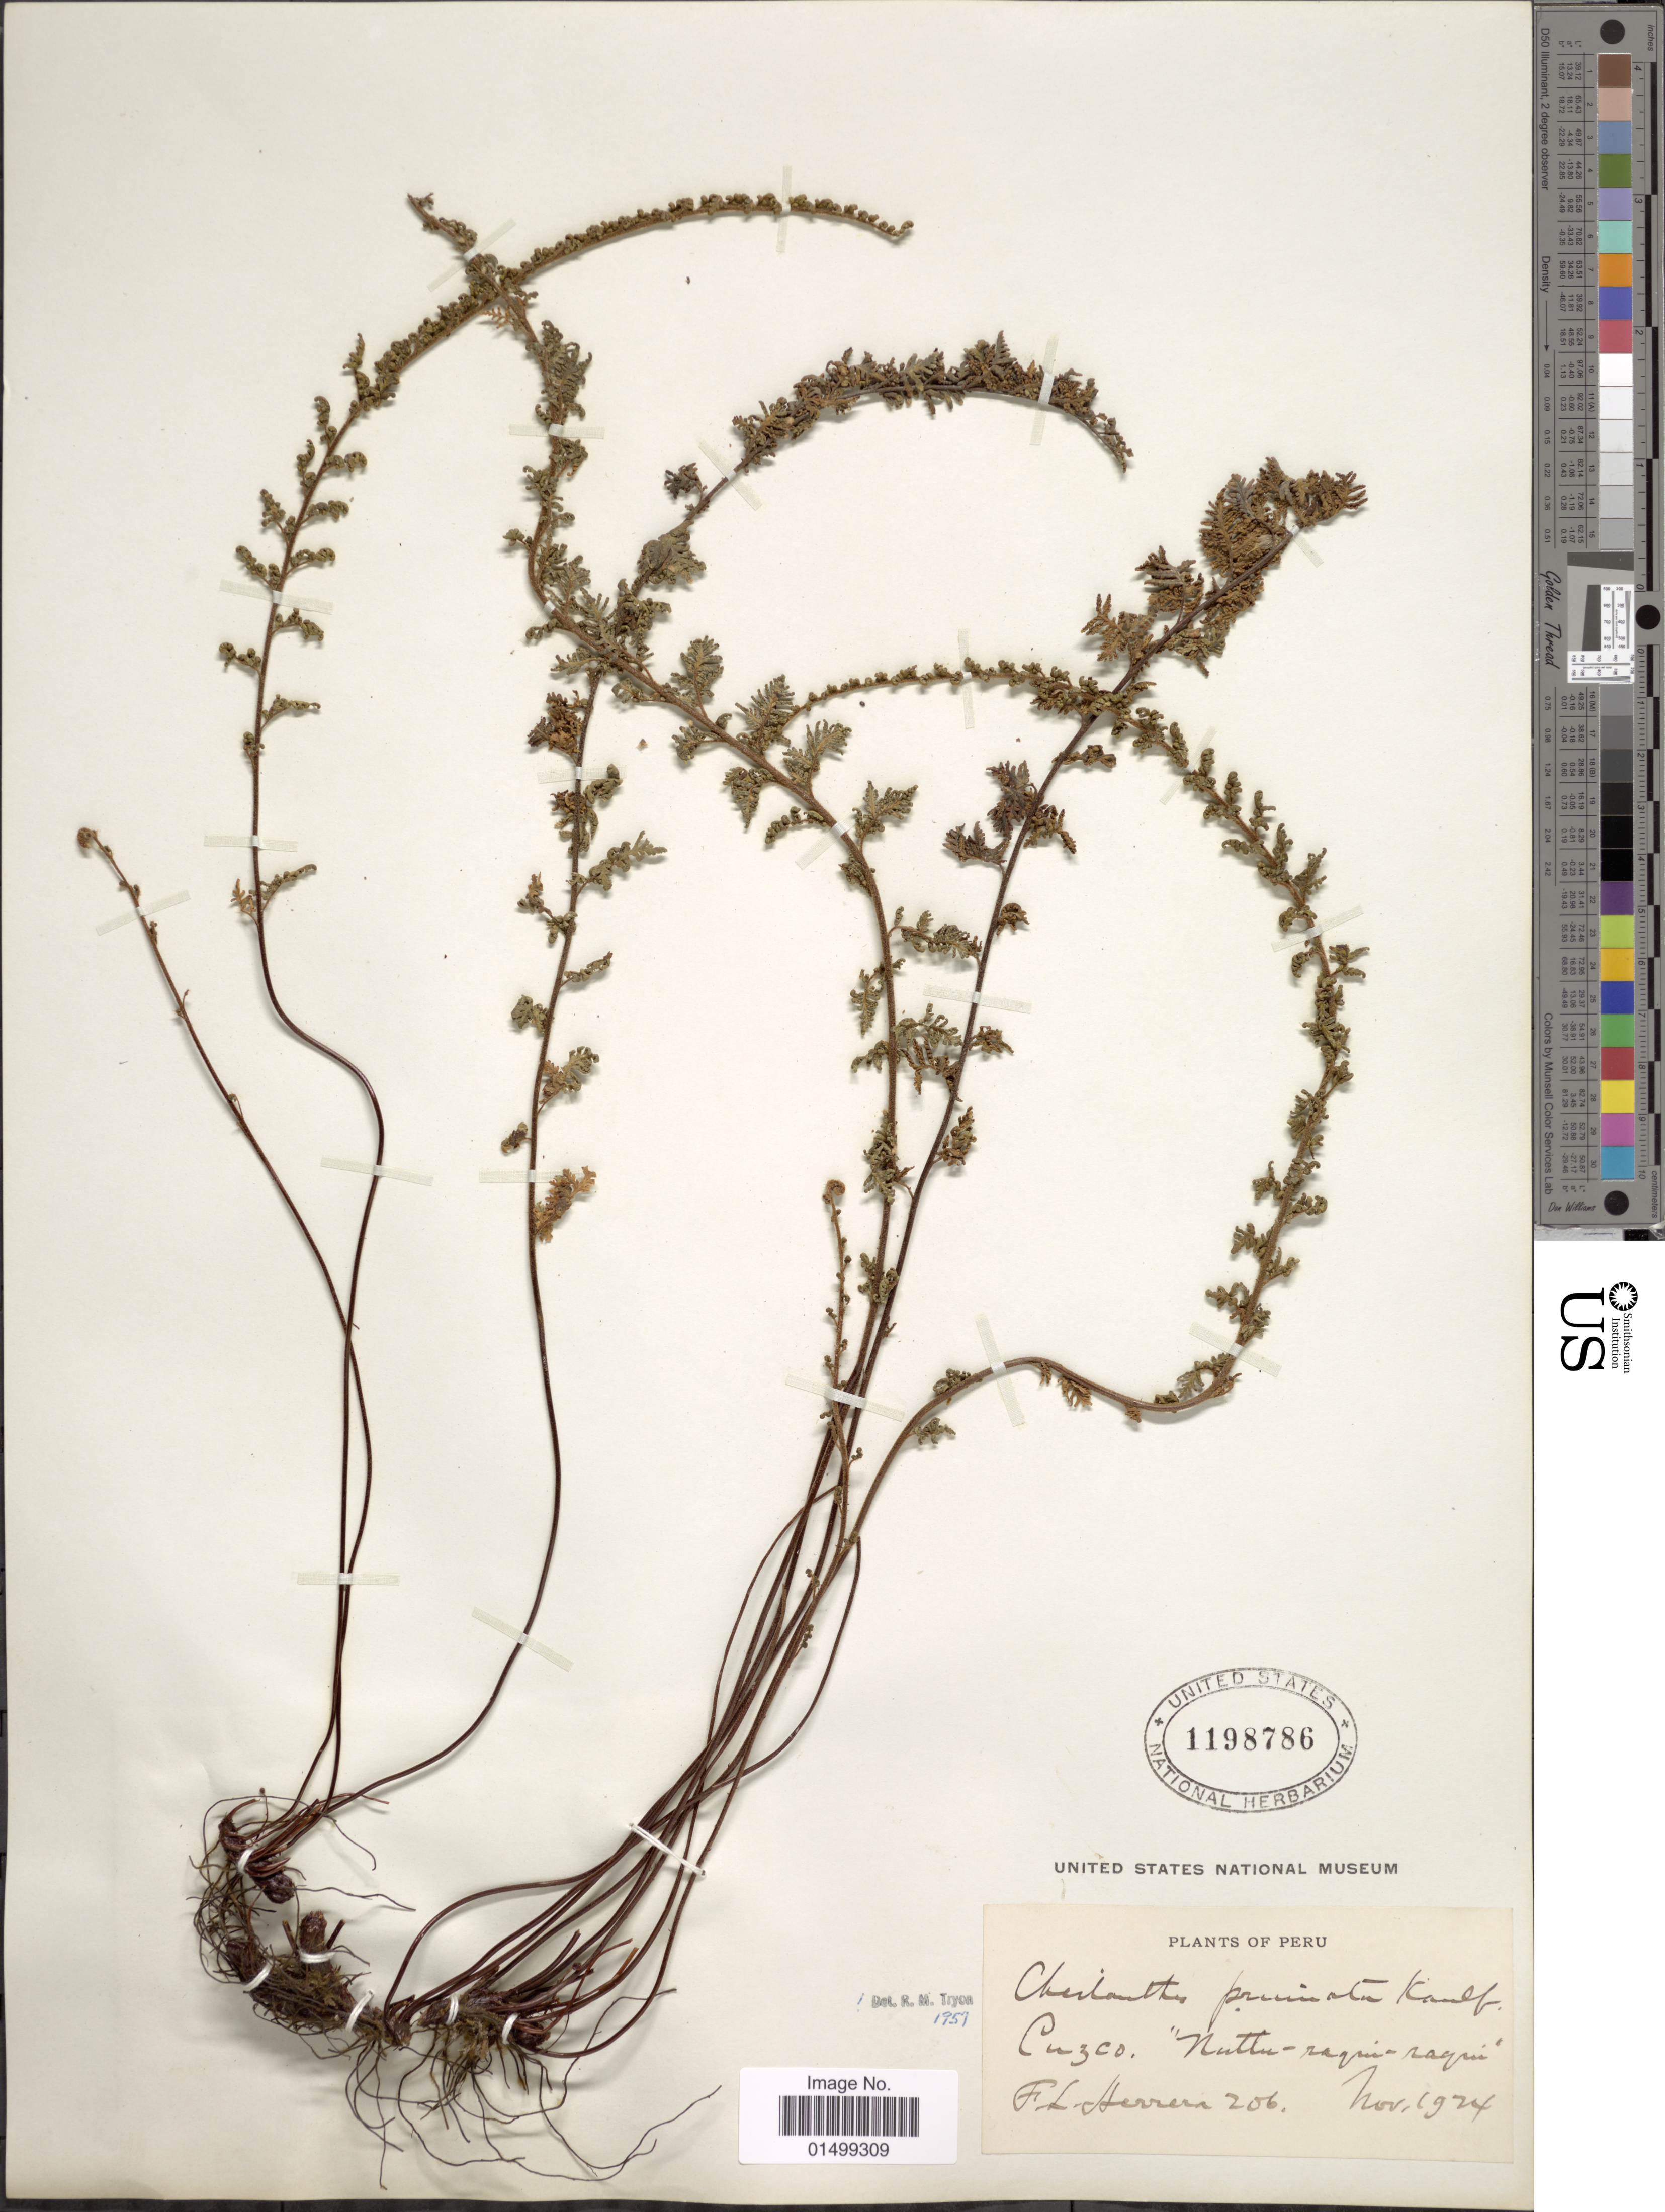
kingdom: Plantae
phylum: Tracheophyta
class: Polypodiopsida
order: Polypodiales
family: Pteridaceae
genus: Cheilanthes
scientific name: Cheilanthes pruinata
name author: Kaulf.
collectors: F. L. Herrera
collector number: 206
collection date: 1924-11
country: Peru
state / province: Cusco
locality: Cusco.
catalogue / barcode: US 1198786